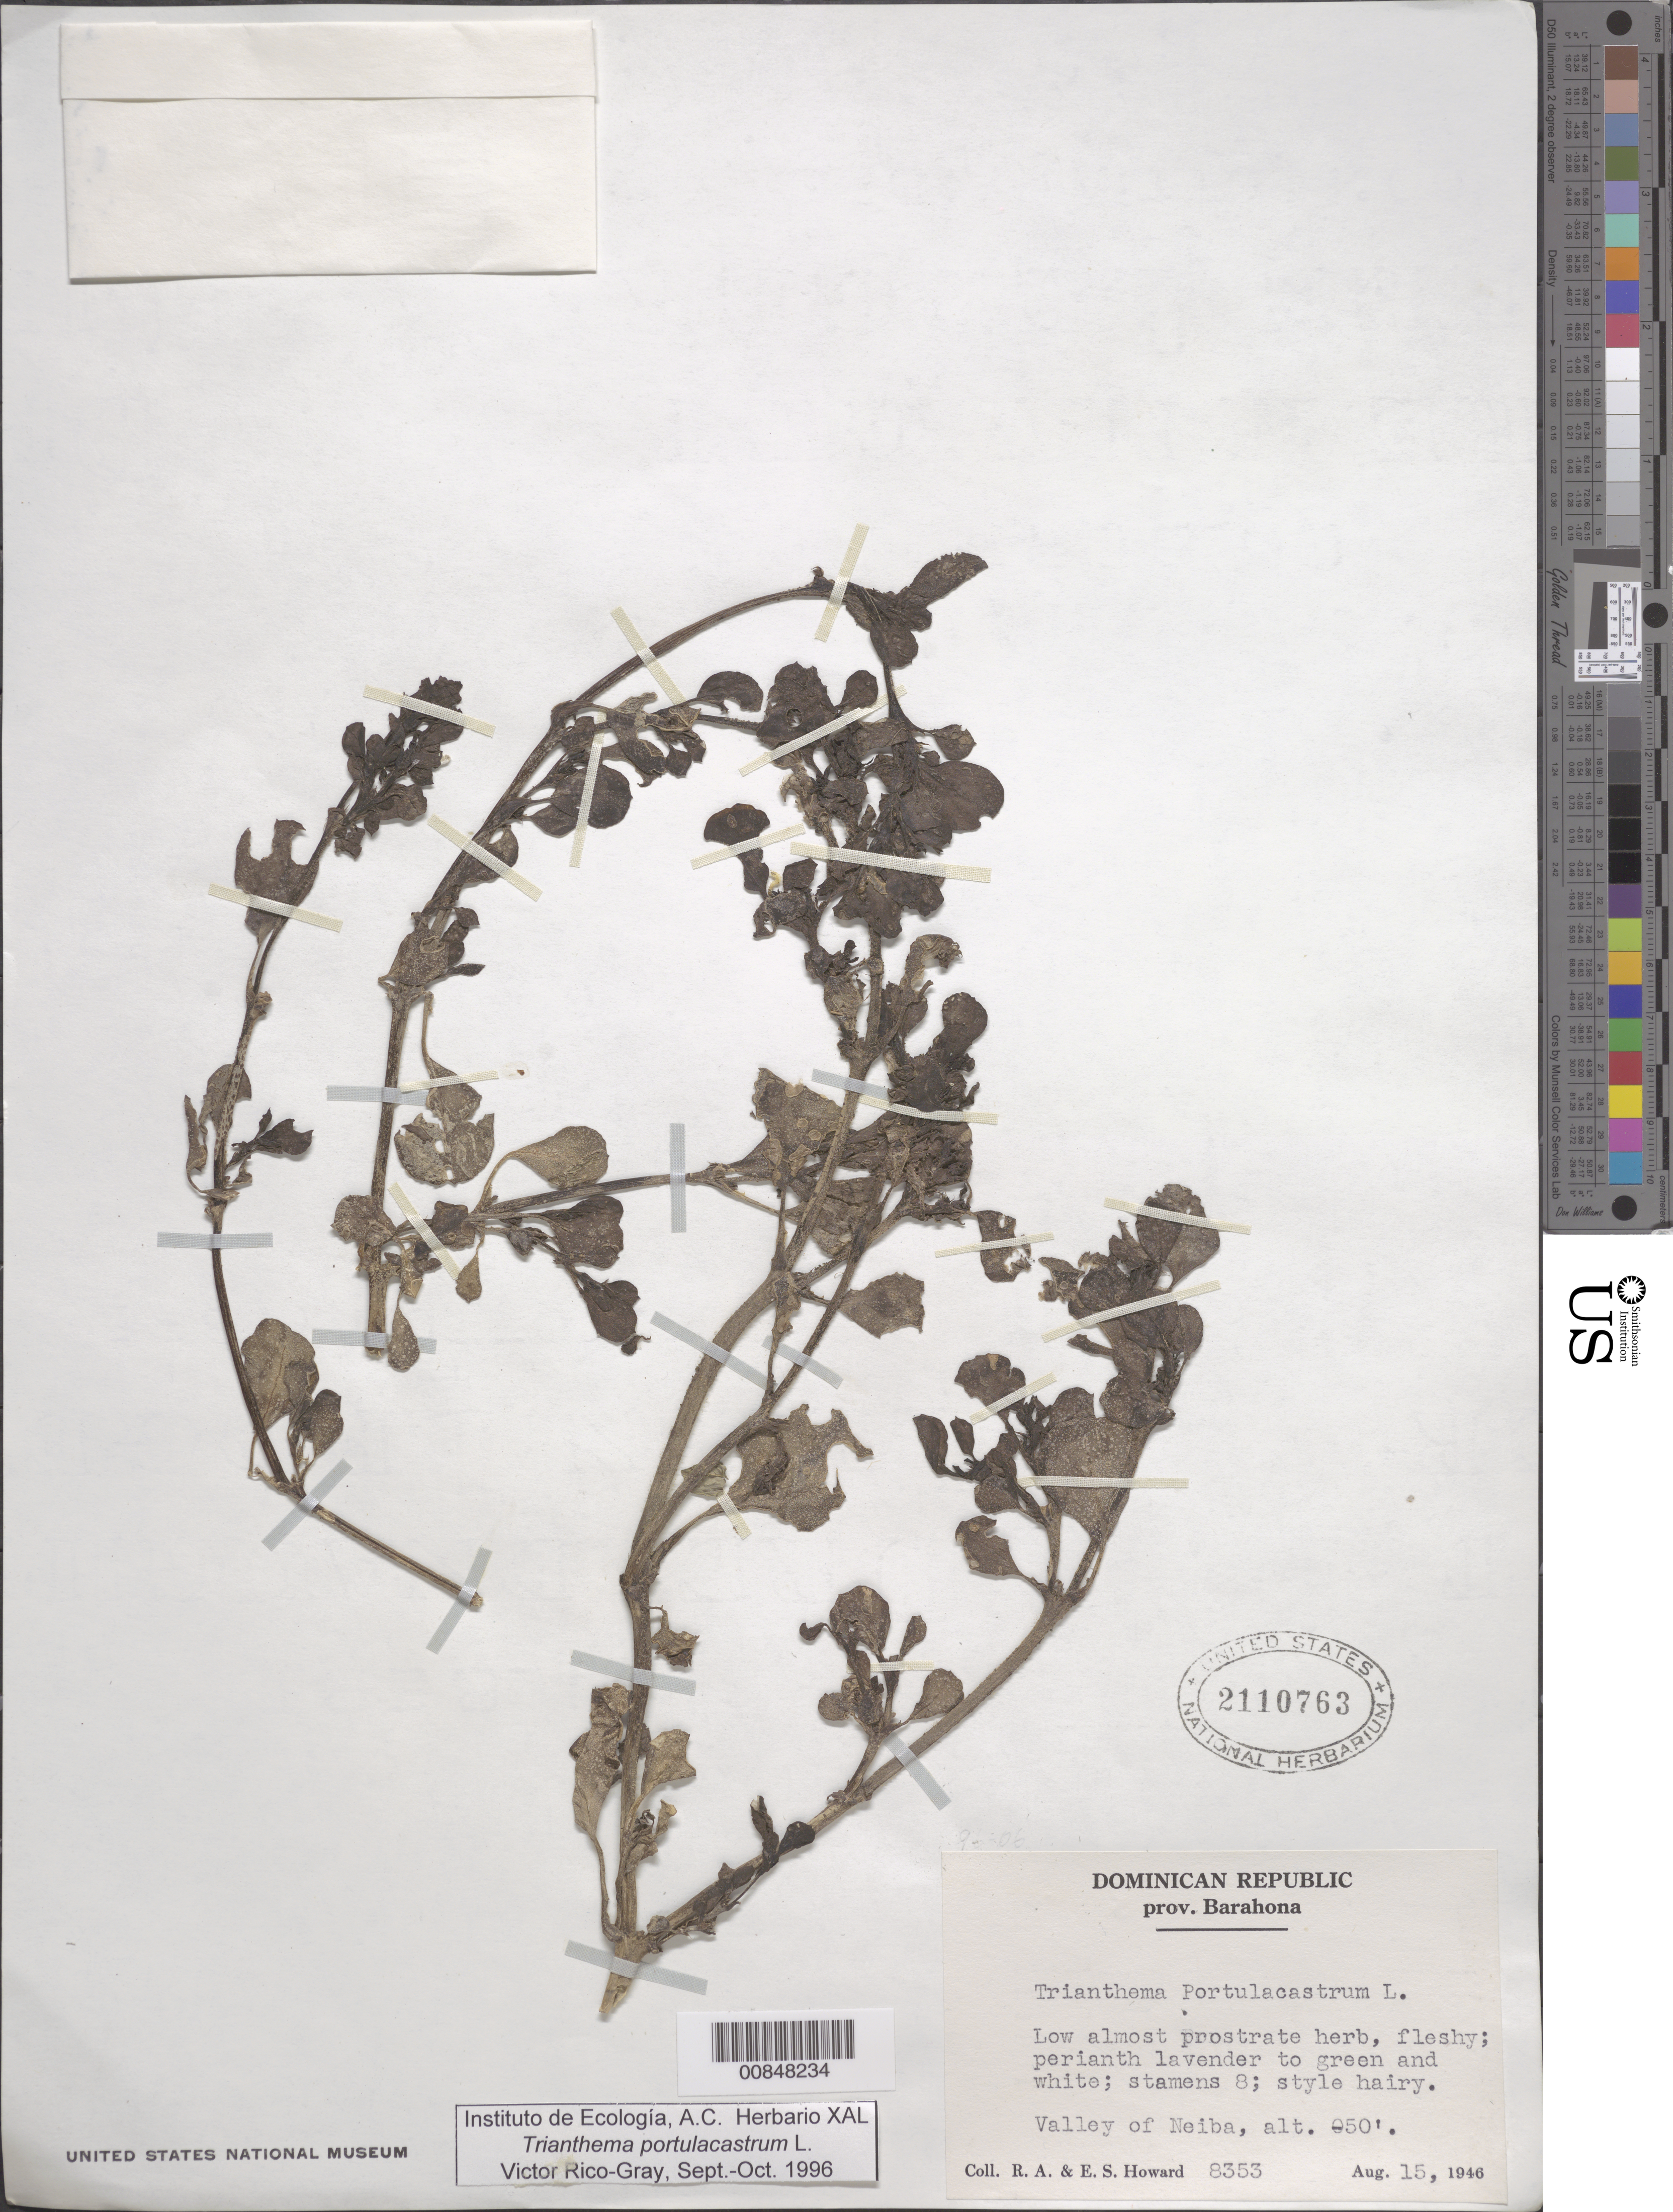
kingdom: Plantae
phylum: Tracheophyta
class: Magnoliopsida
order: Caryophyllales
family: Aizoaceae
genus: Trianthema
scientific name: Trianthema portulacastrum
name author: L.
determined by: Rico-Gray, V., (IEB), Instituto de Ecologia, A.C.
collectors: R. A. Howard & E. S. Howard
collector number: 8353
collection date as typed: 15 Aug 1946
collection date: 1946-08-15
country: Dominican Republic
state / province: Barahona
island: Hispaniola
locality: Valle de Neiba.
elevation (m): -15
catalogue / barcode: US 2110763